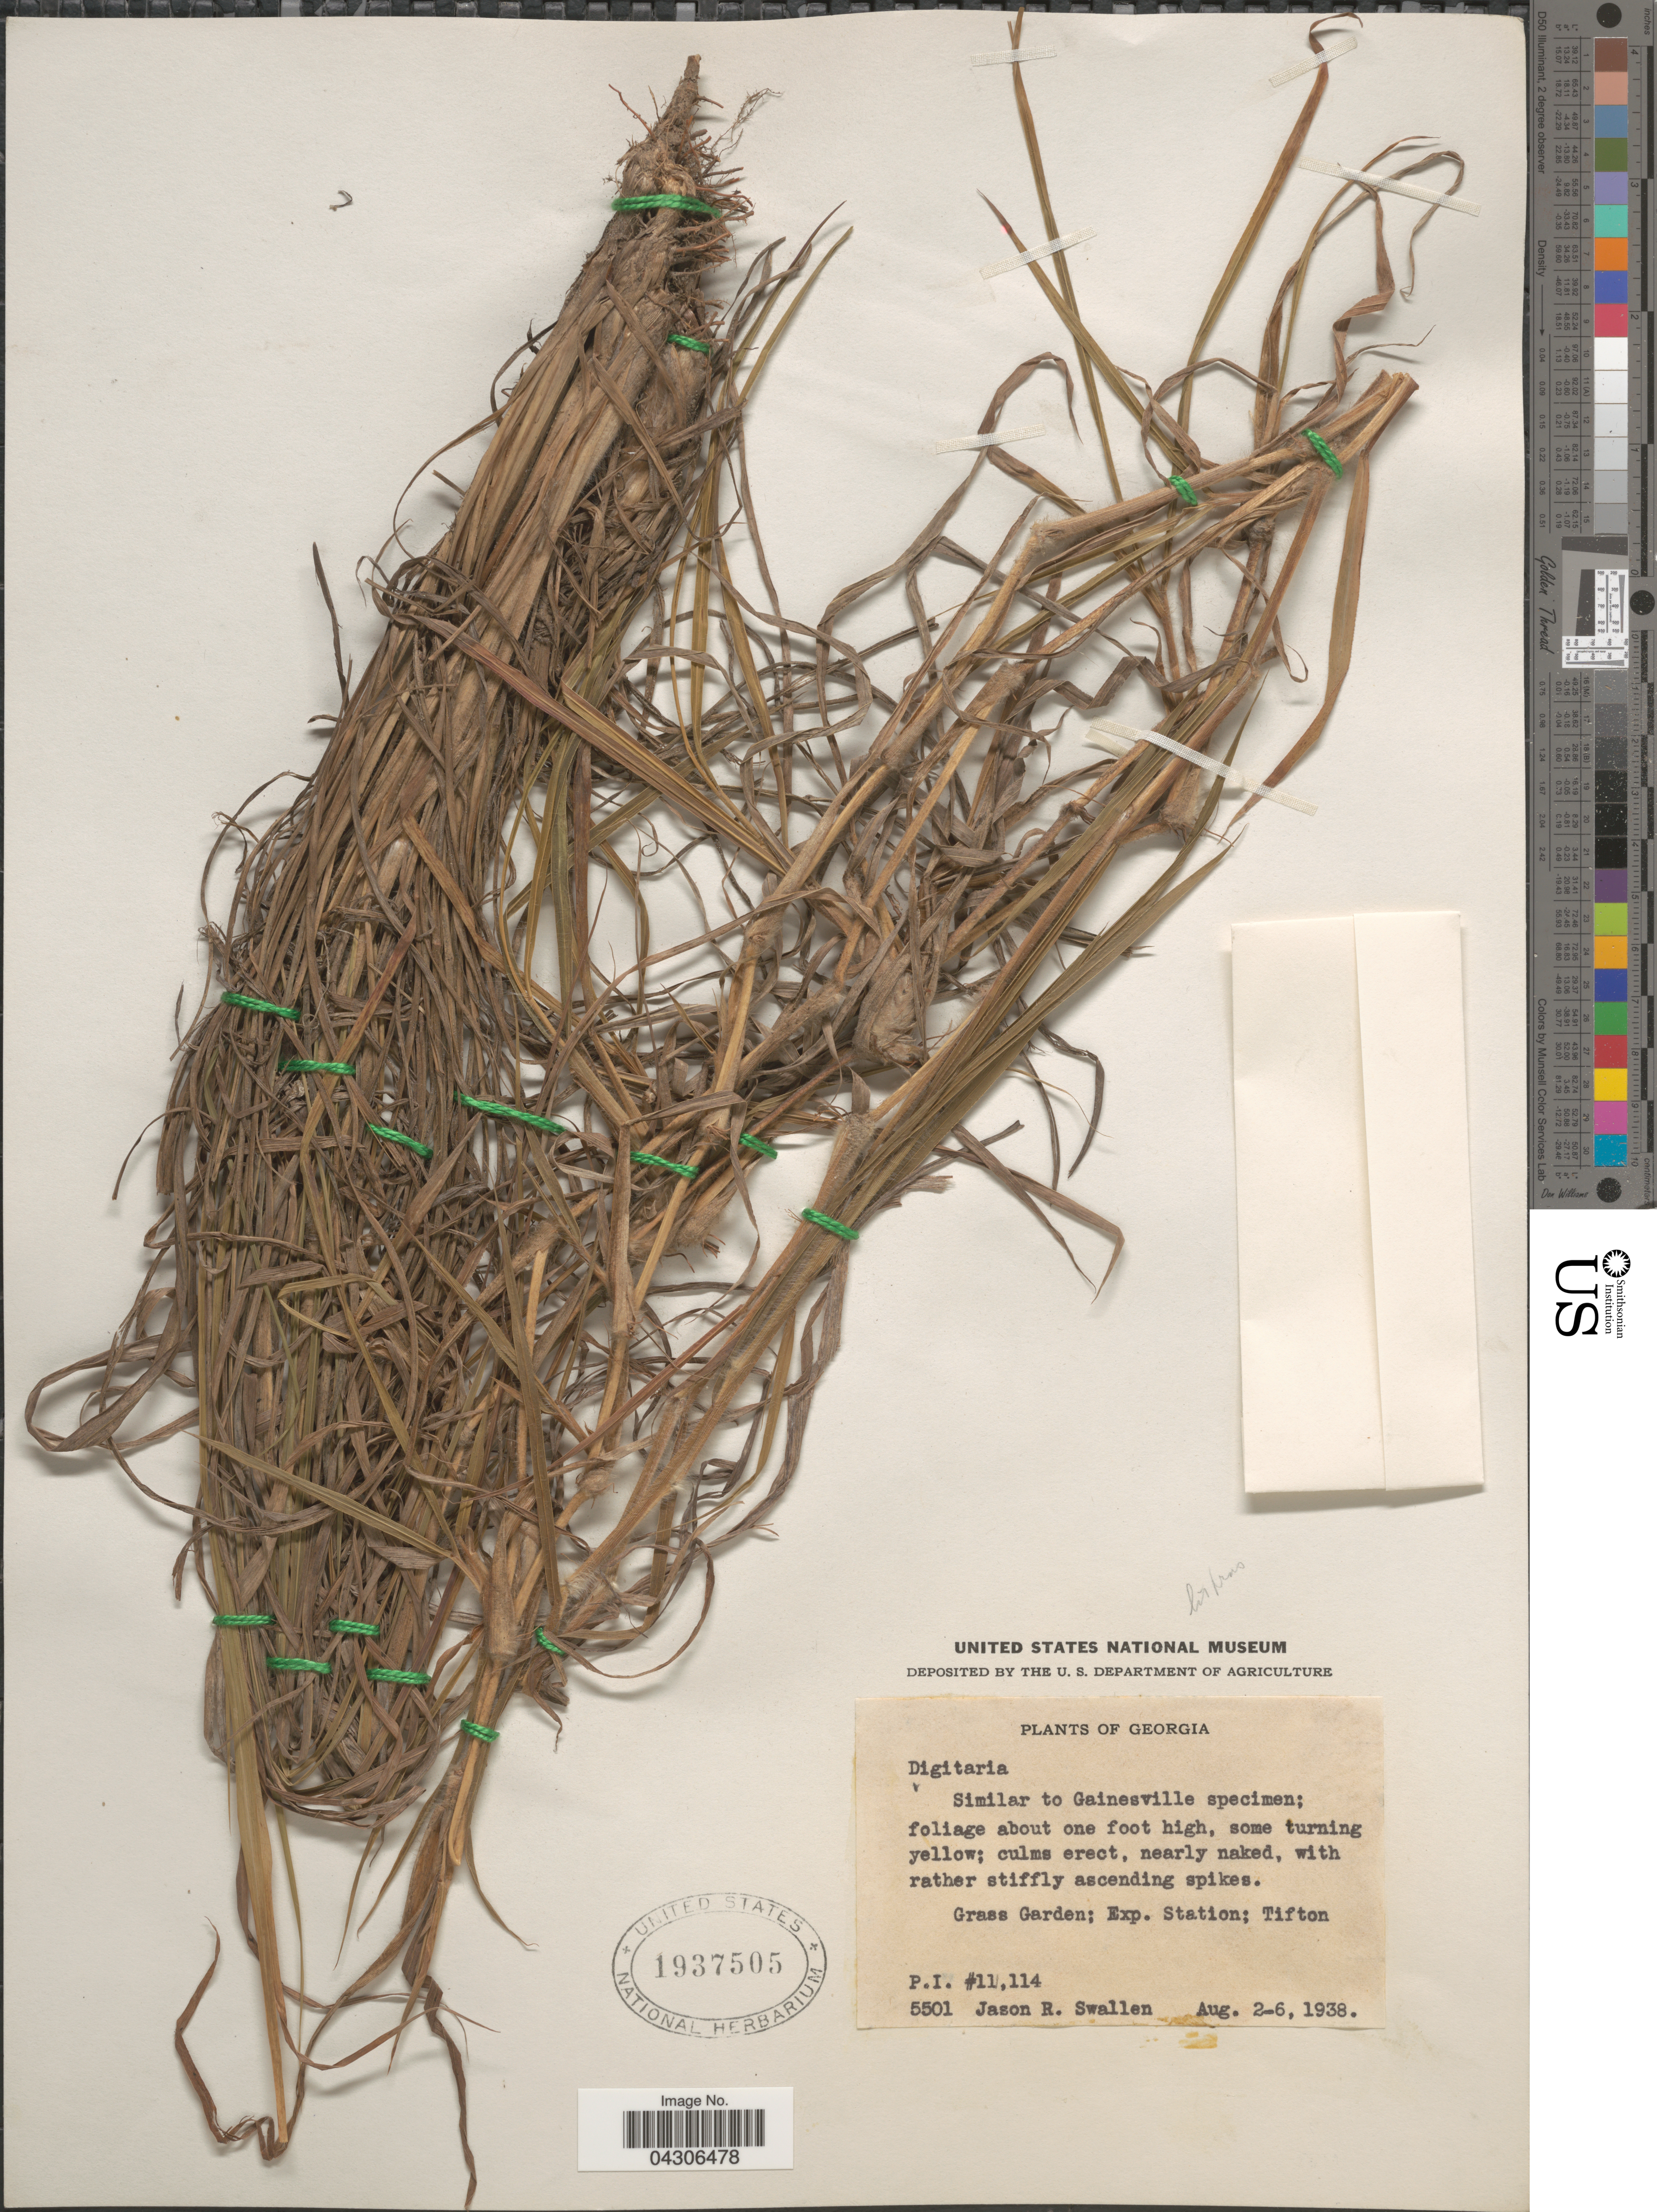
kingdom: Plantae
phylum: Tracheophyta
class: Liliopsida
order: Poales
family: Poaceae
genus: Digitaria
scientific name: Digitaria sp.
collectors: J. R. Swallen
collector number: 5501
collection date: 1938-08-02/1938-08-06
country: United States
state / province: Georgia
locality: Grass Garden; Exp. Station; Tifton.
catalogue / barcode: US 1937505